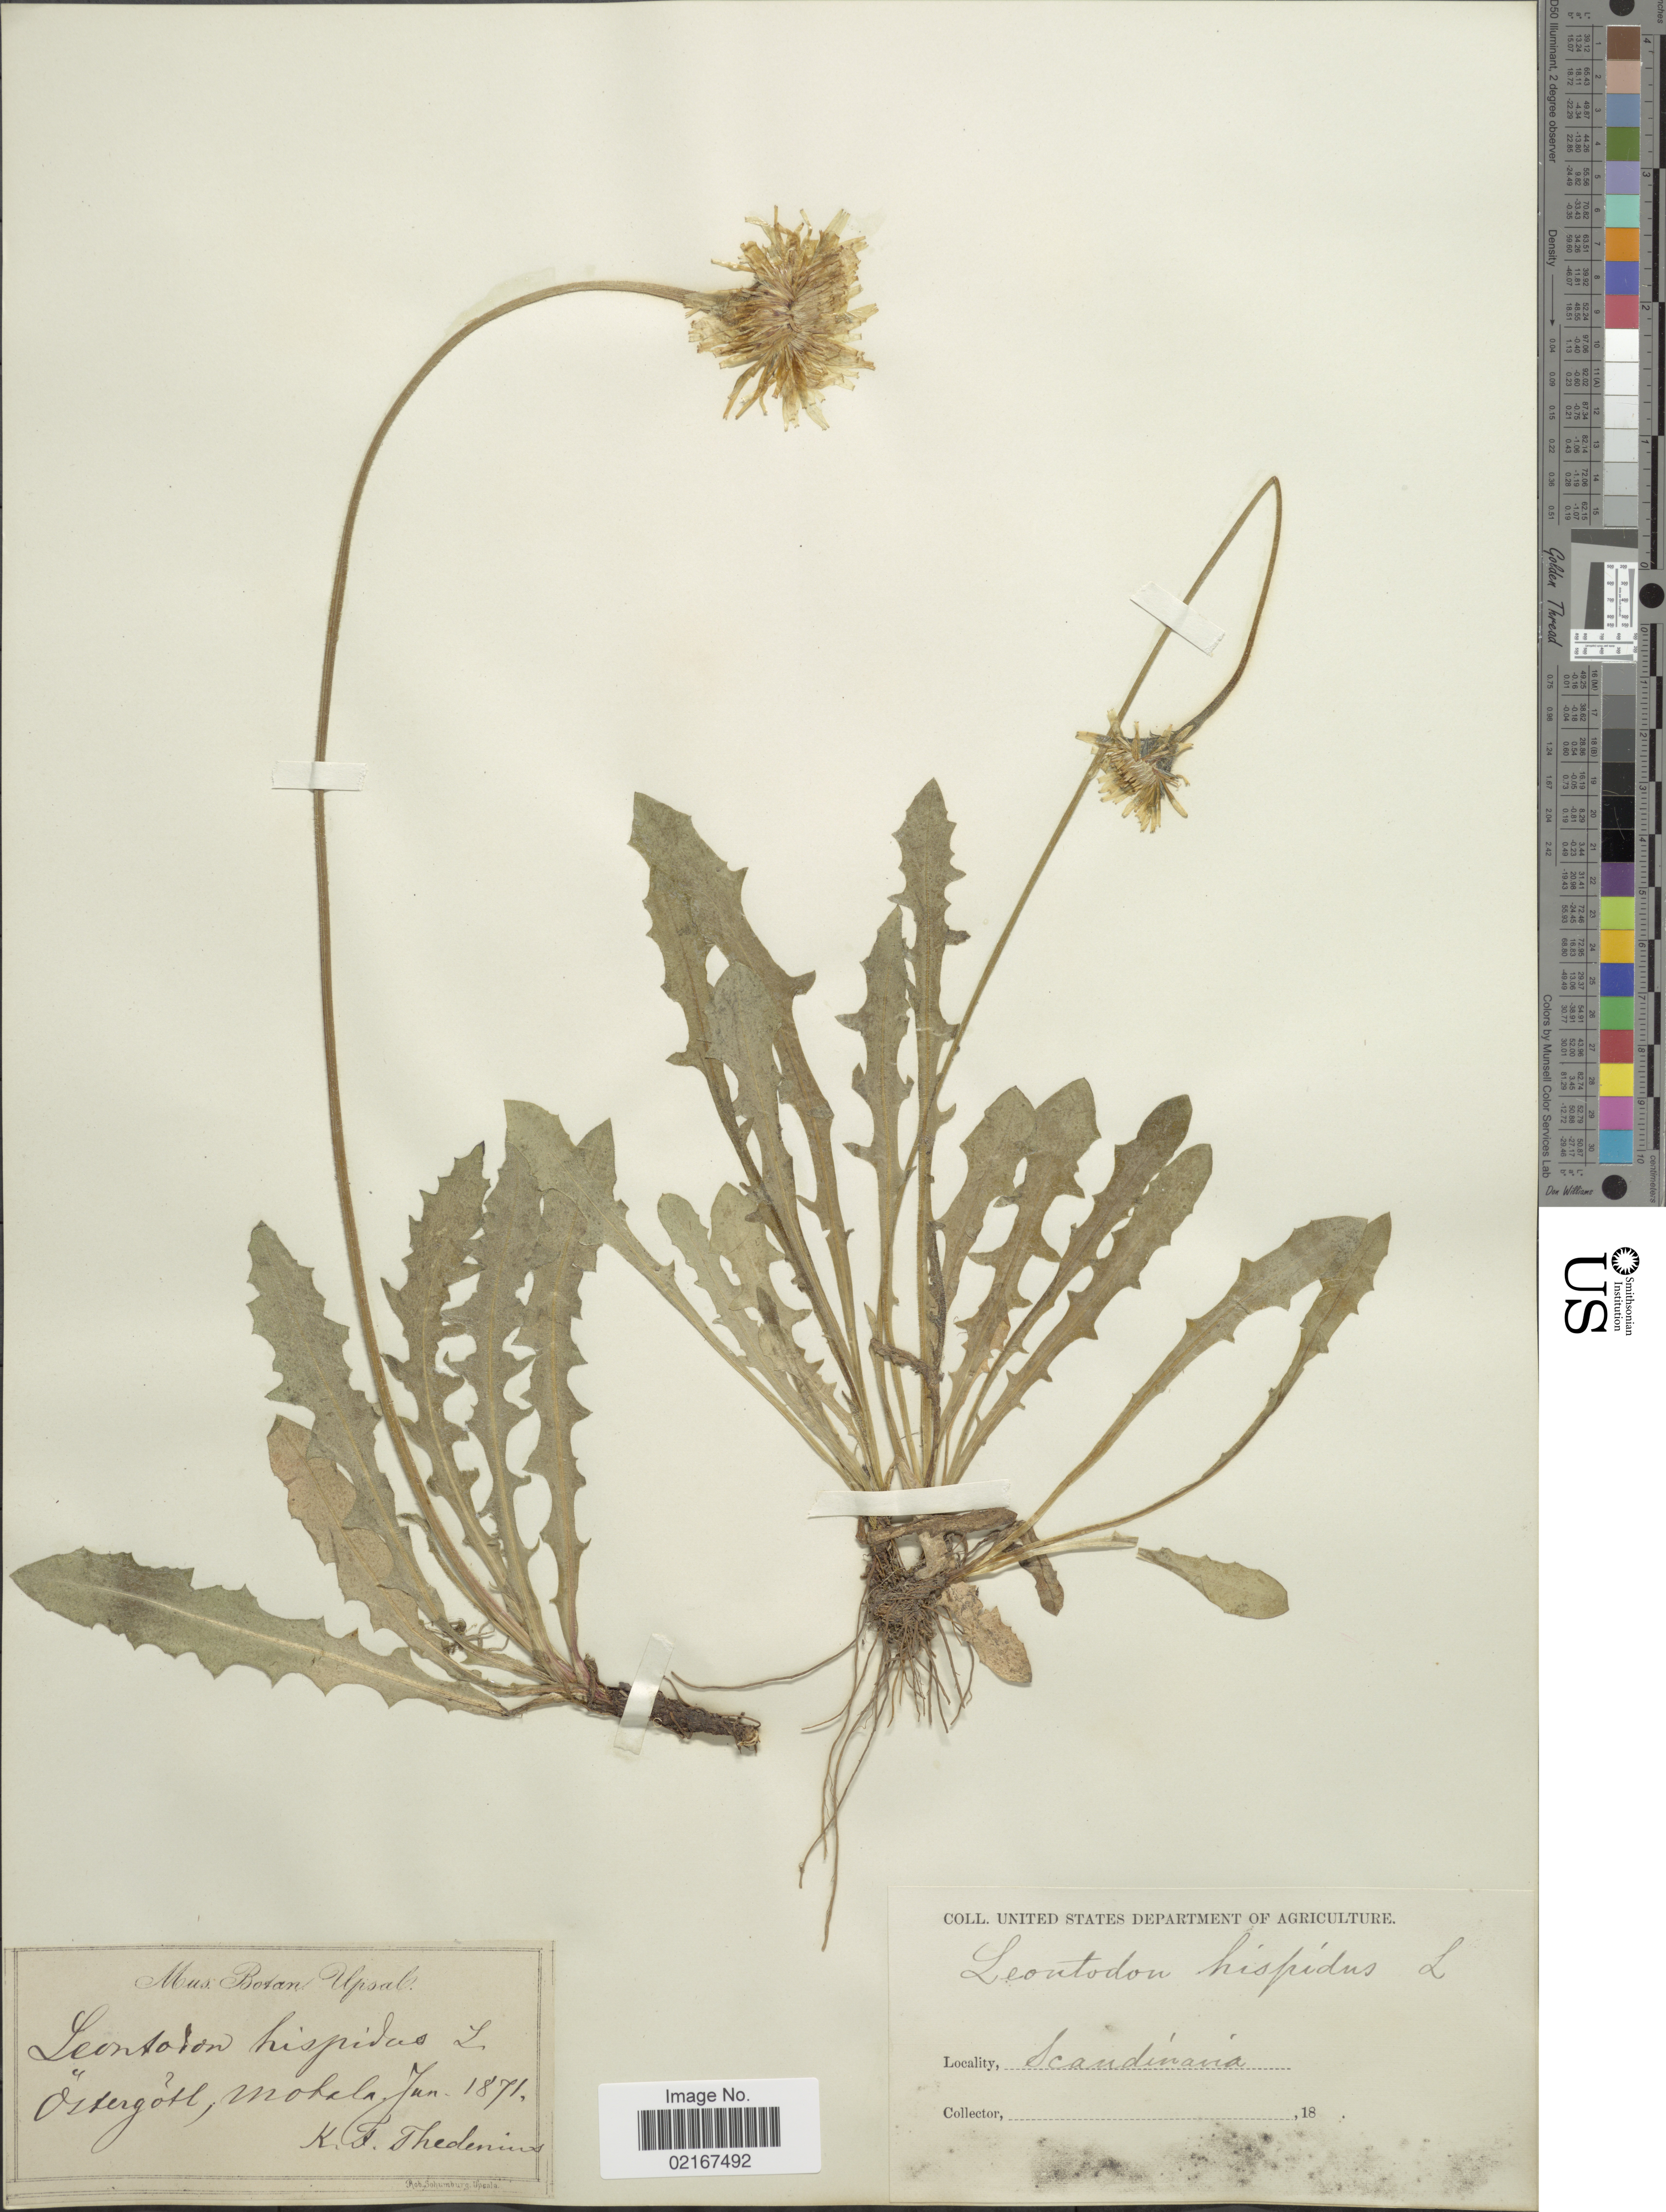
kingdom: Plantae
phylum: Tracheophyta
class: Magnoliopsida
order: Asterales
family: Asteraceae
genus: Leontodon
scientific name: Leontodon hispidus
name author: L.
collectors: K. Thedenius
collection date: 1871-06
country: Sweden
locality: Scandinavia, Ostergotl. Motala.